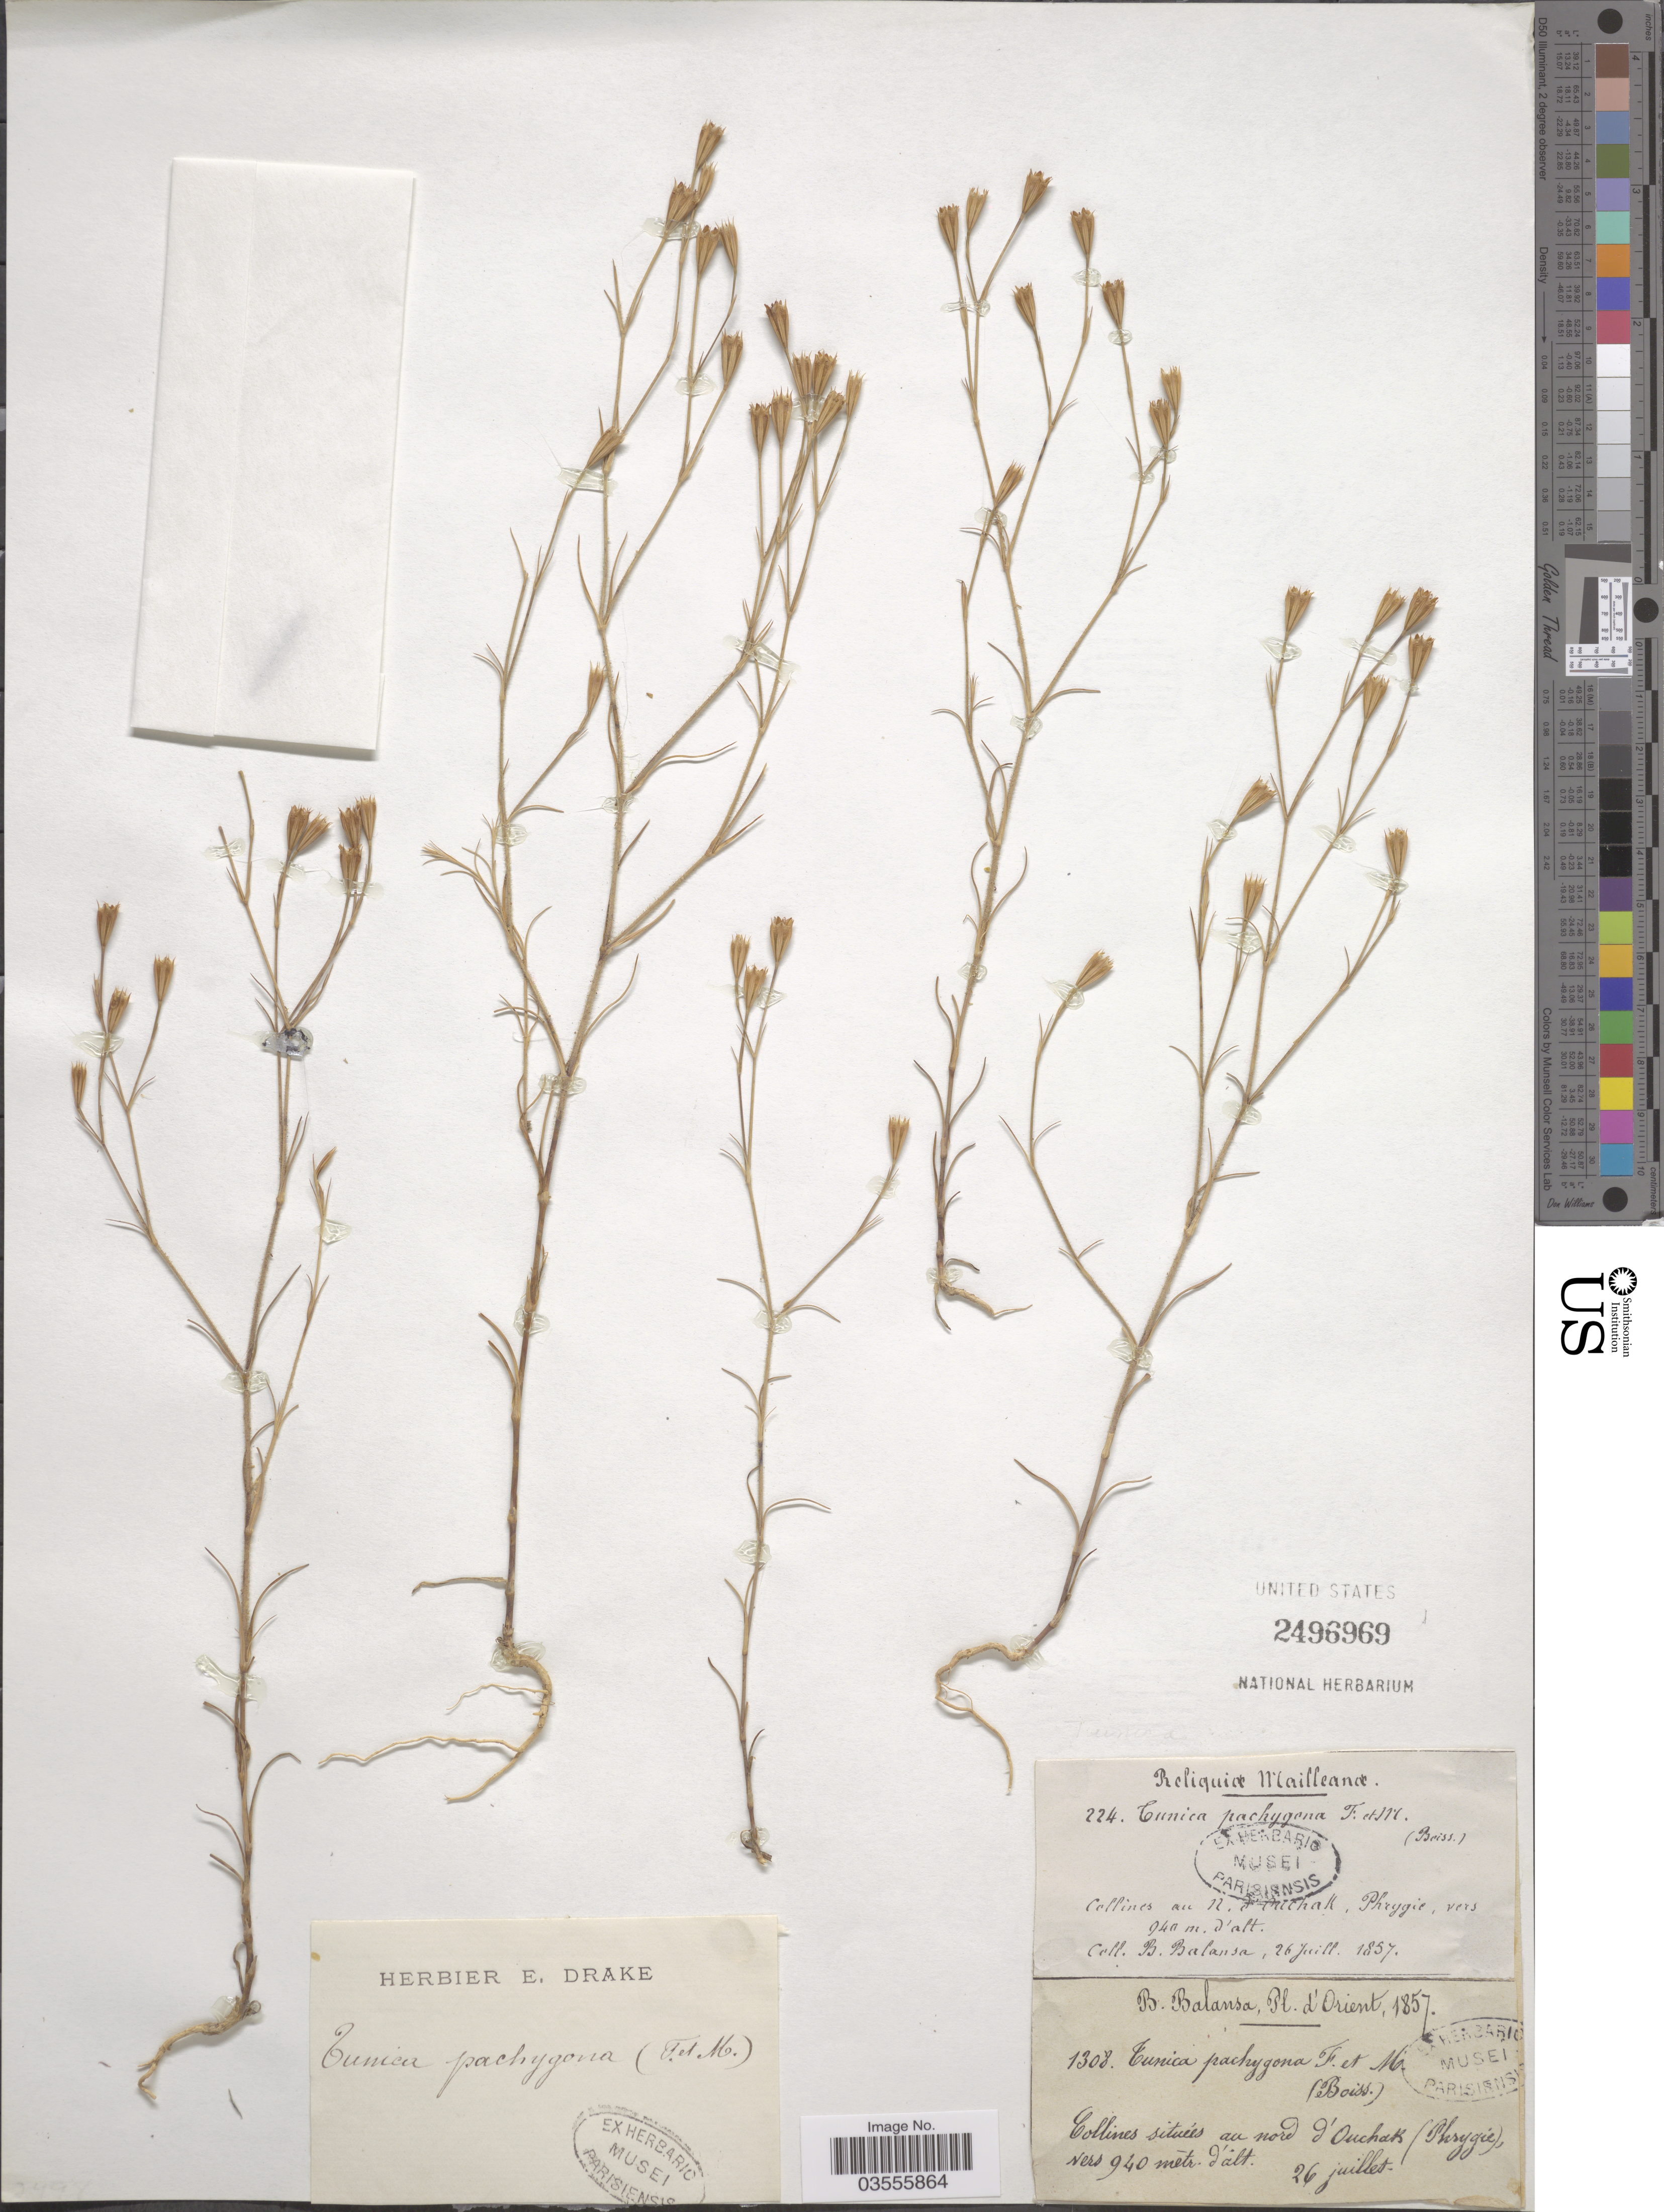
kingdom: Plantae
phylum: Tracheophyta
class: Magnoliopsida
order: Caryophyllales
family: Caryophyllaceae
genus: Dianthus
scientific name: Dianthus pachygonus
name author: Fassou et al.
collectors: B. Balansa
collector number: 224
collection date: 1857-07-26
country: Turkey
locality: Collines au N. d'Ouchak, Phrygie. Orient. Collines situées au nord d'Ouchak (Phrygie).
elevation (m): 940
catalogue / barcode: US 2496969